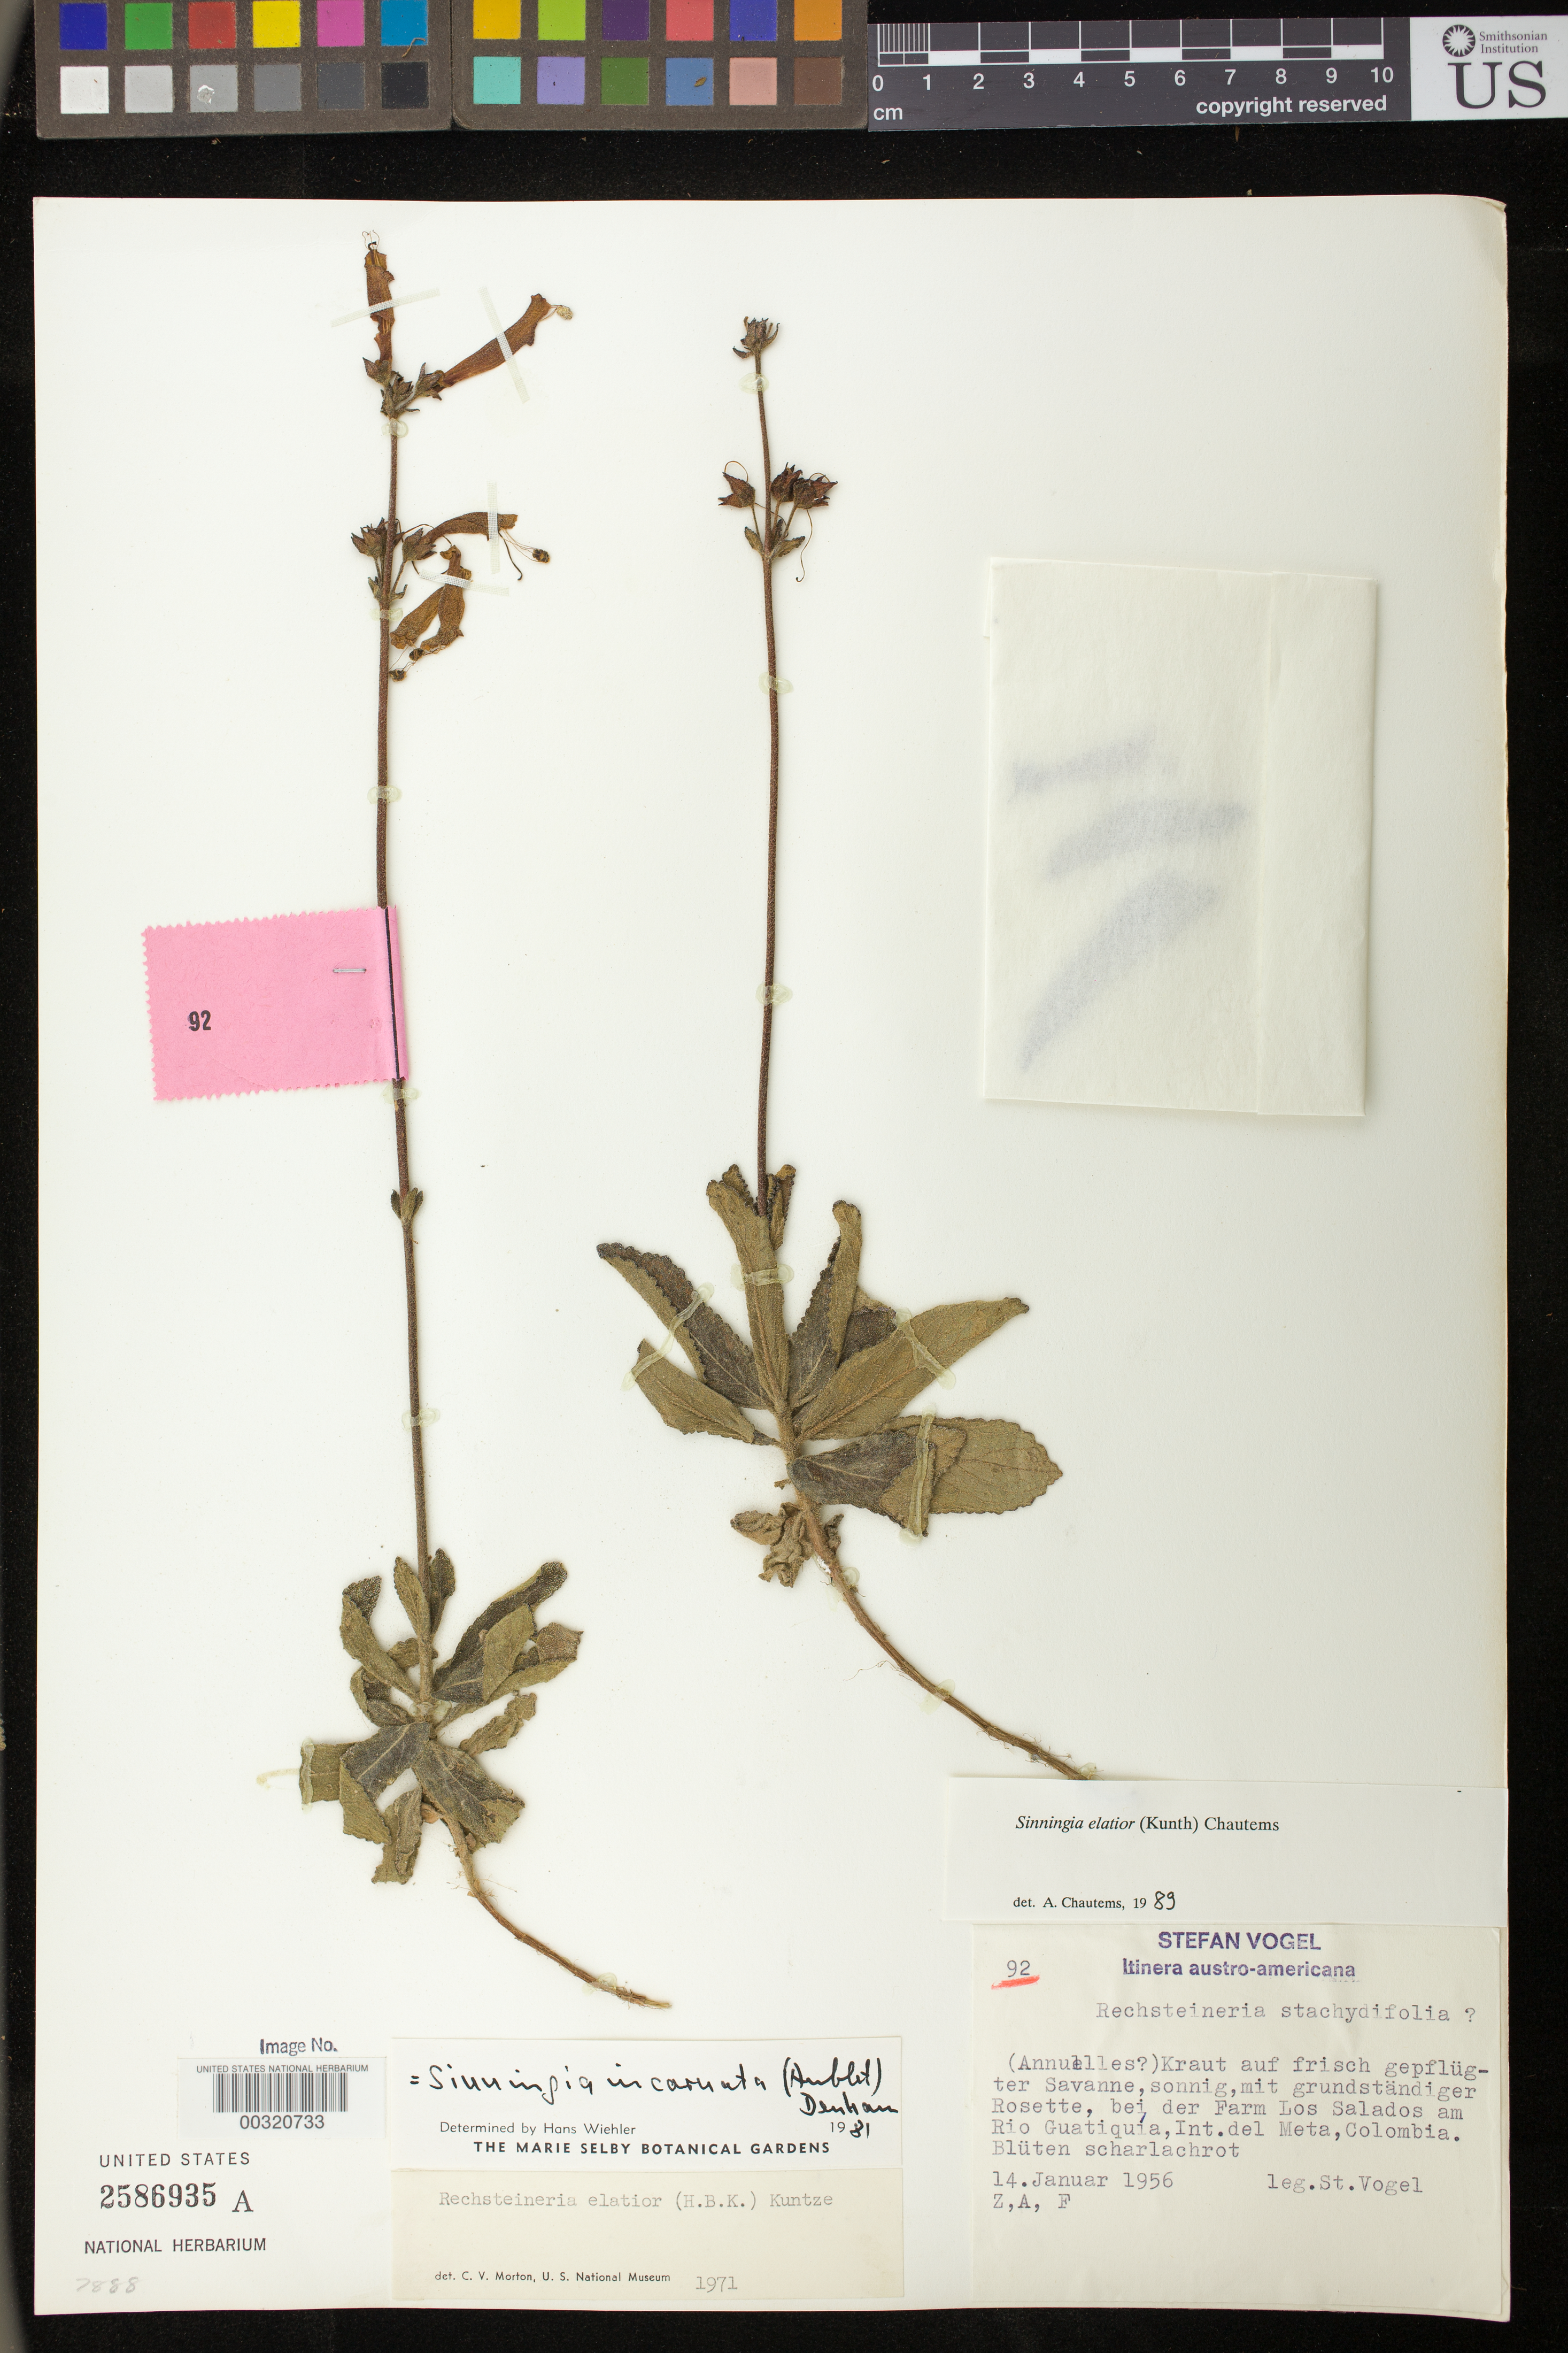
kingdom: Plantae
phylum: Tracheophyta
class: Magnoliopsida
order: Lamiales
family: Gesneriaceae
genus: Sinningia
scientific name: Sinningia elatior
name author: (Kunth) Chautems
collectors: S. Vogel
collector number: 92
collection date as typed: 14 Jan 1956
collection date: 1956-01-14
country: Colombia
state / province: Meta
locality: By farm Los Salados am Rio Guatiquia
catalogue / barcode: US 2586935A